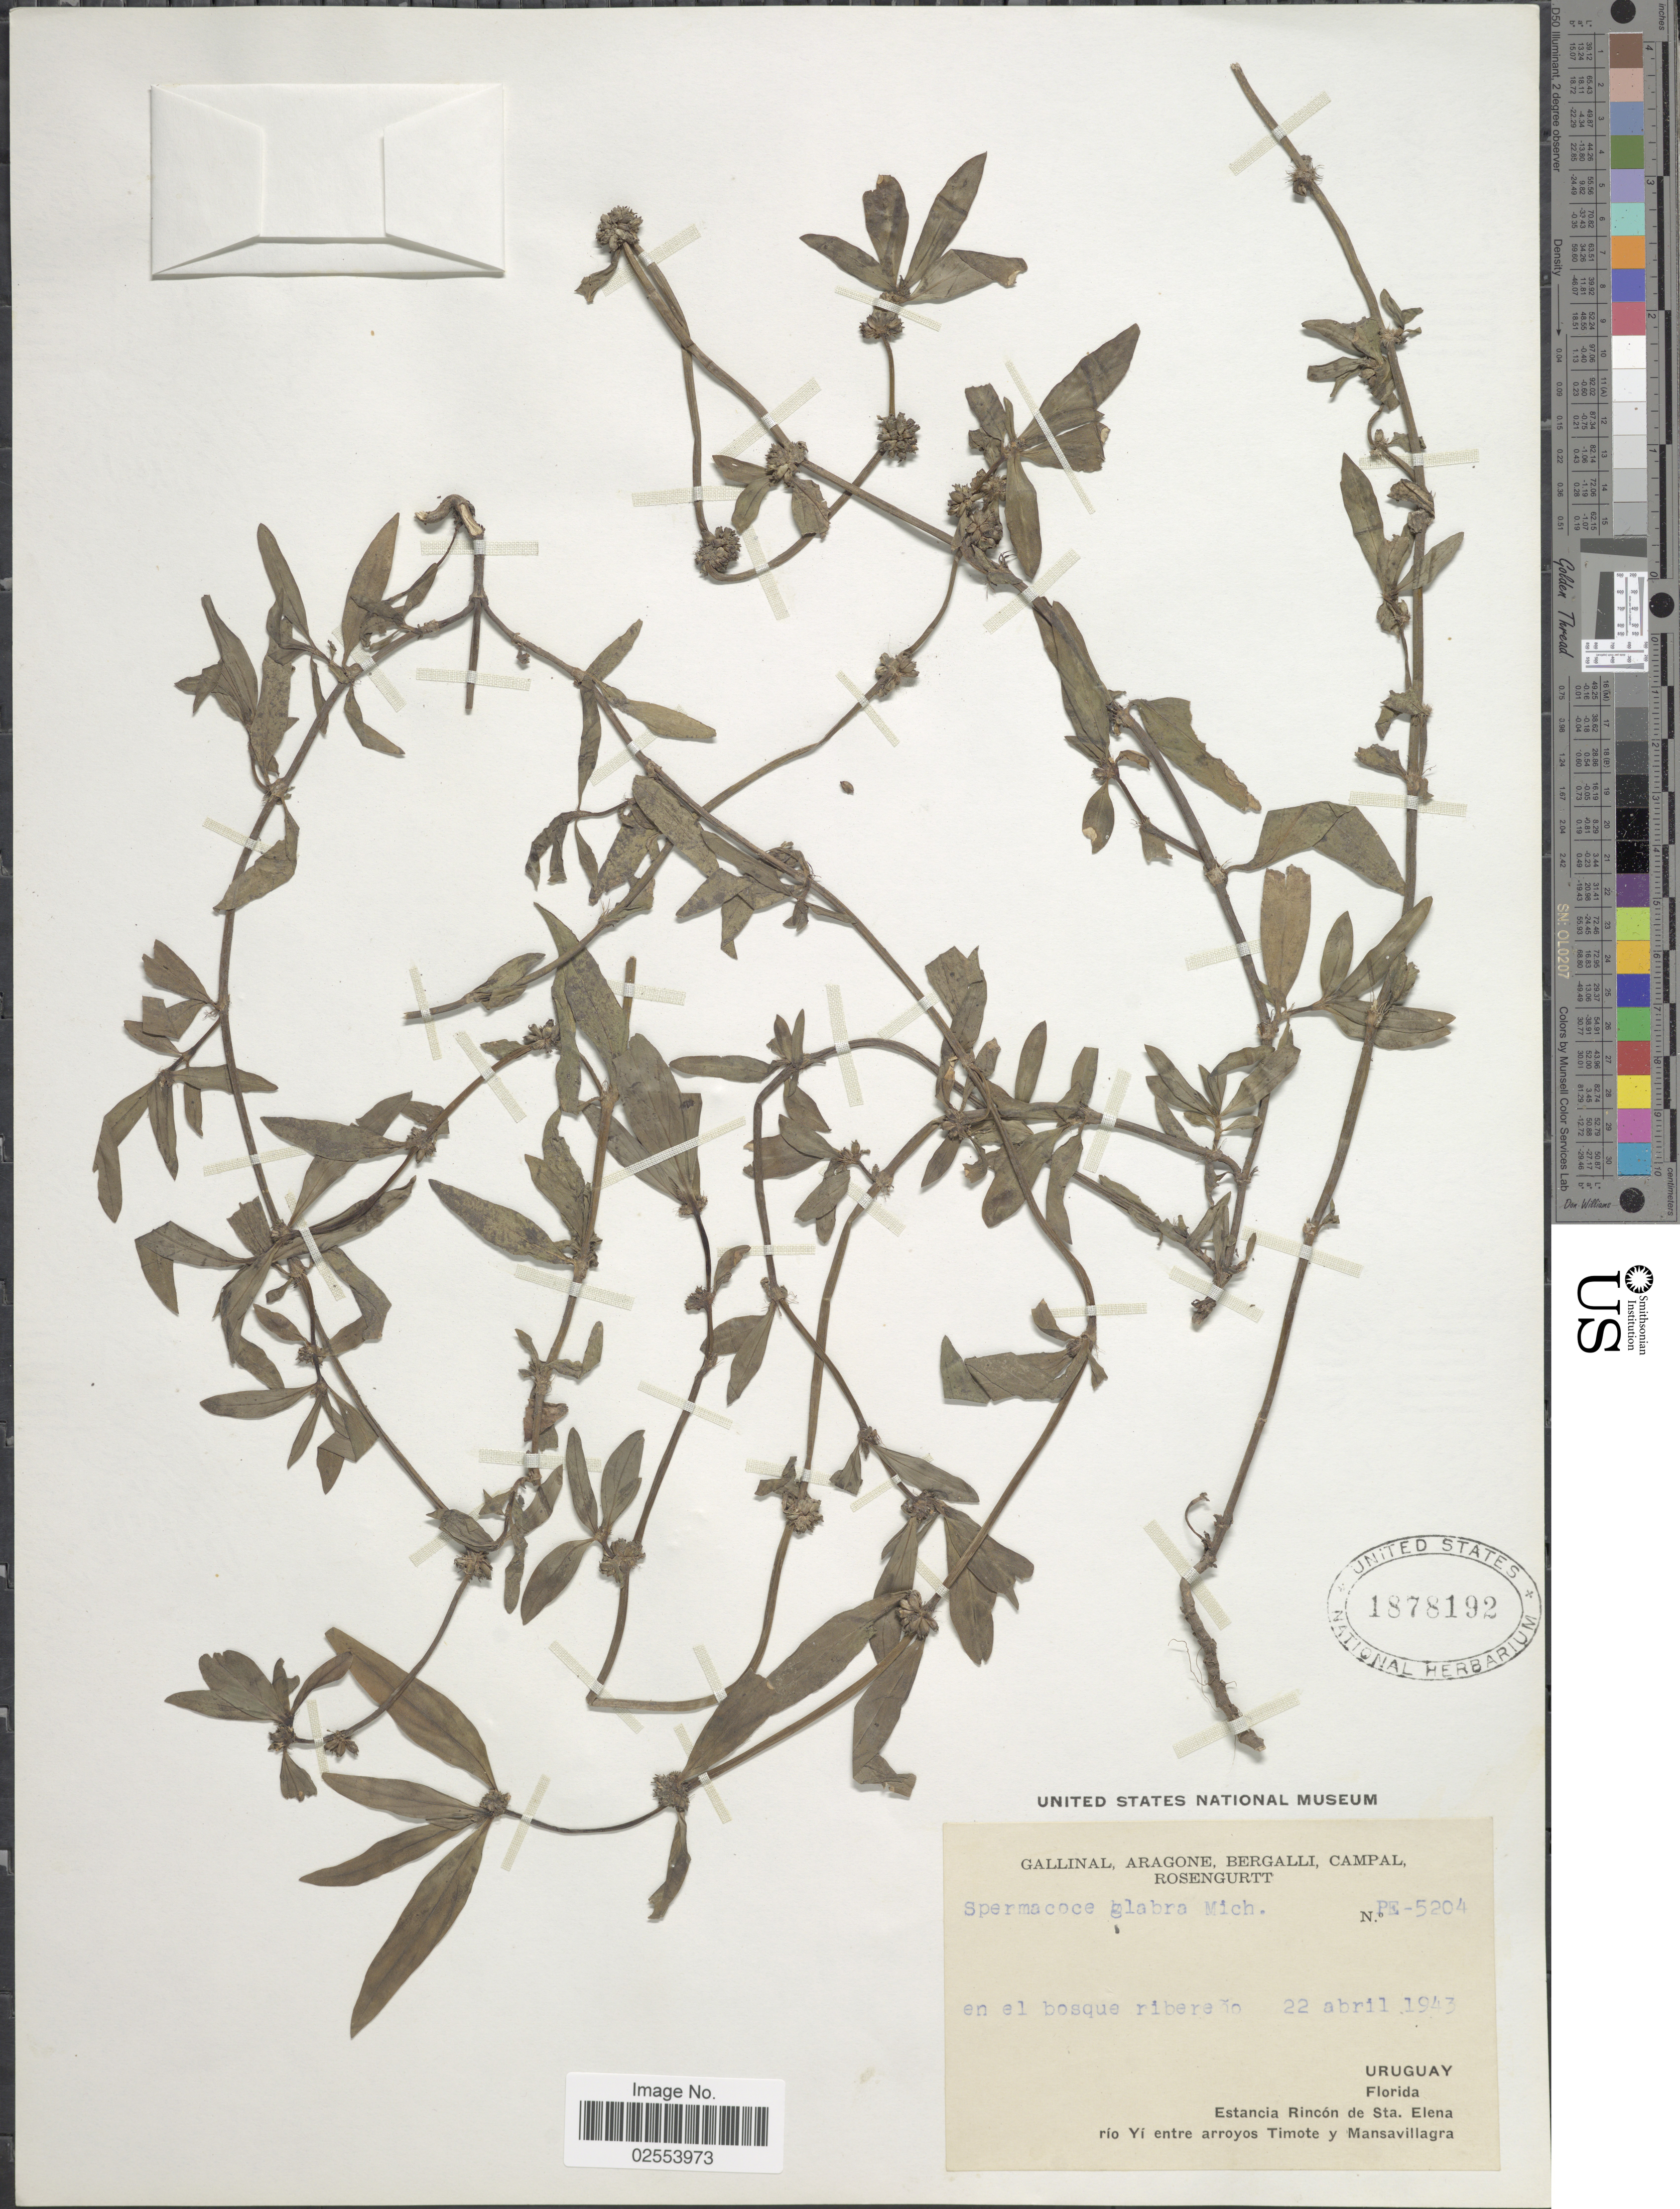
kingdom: Plantae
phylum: Tracheophyta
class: Magnoliopsida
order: Gentianales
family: Rubiaceae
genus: Spermacoce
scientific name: Spermacoce riparia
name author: Cham. & Schltdl.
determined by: Florentin, Mariela Nunez, (CTES), Instituto de Botanica del Nordeste (ARGENTINA)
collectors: -. Gallinal, -- Aragone, -- Bergalli, -- Campal & Rosengurtt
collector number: PE-5204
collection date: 1943-04-22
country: Uruguay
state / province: Florida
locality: En el bosque ribereño, Estancia Rincon de Sta. Elena rio Yi entre arroyos Timote y Mansavillagra.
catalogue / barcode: US 1878192